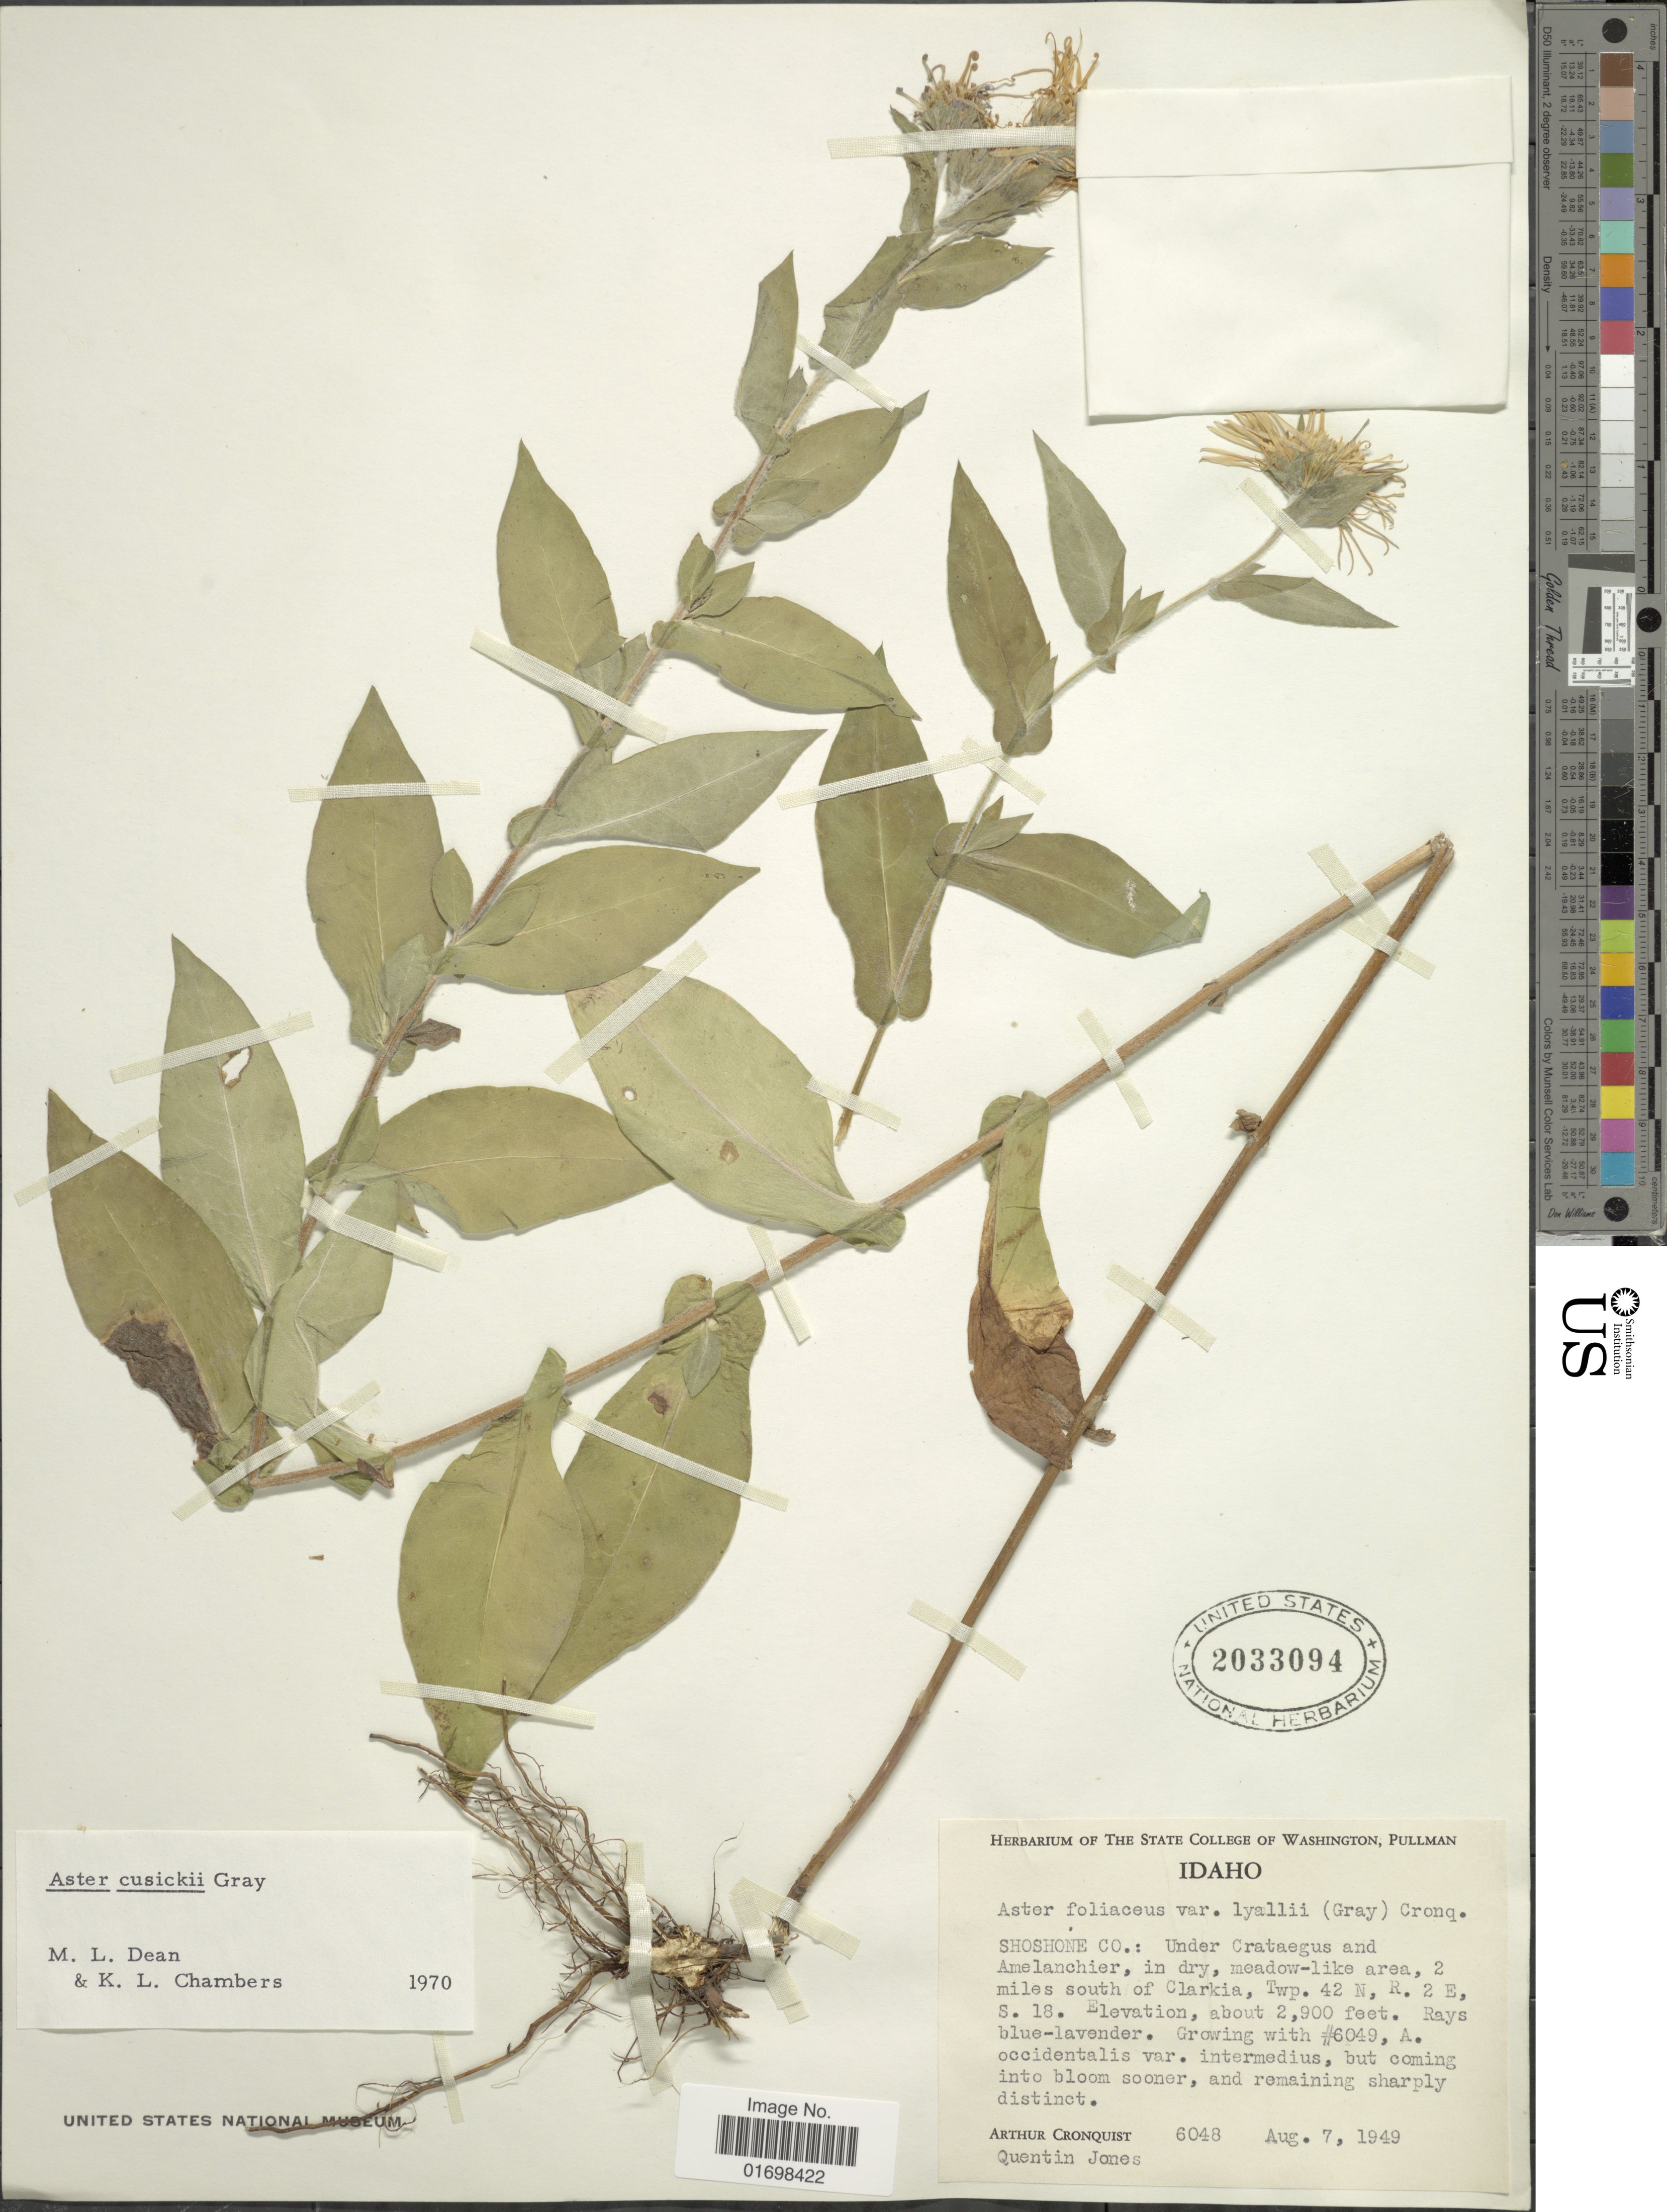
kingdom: Plantae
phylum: Tracheophyta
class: Magnoliopsida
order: Asterales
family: Asteraceae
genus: Symphyotrichum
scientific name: Symphyotrichum cusickii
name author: (A. Gray) G.L. Nesom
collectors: A. J. Cronquist & Q. Jones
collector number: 6048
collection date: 1949-08-07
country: United States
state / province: Idaho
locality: Shoshone CO.: meadow-like area, 2 miles south of of Clarkia, Twp. 42 N, R. 2 E, S.18.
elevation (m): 884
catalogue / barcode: US 2033094